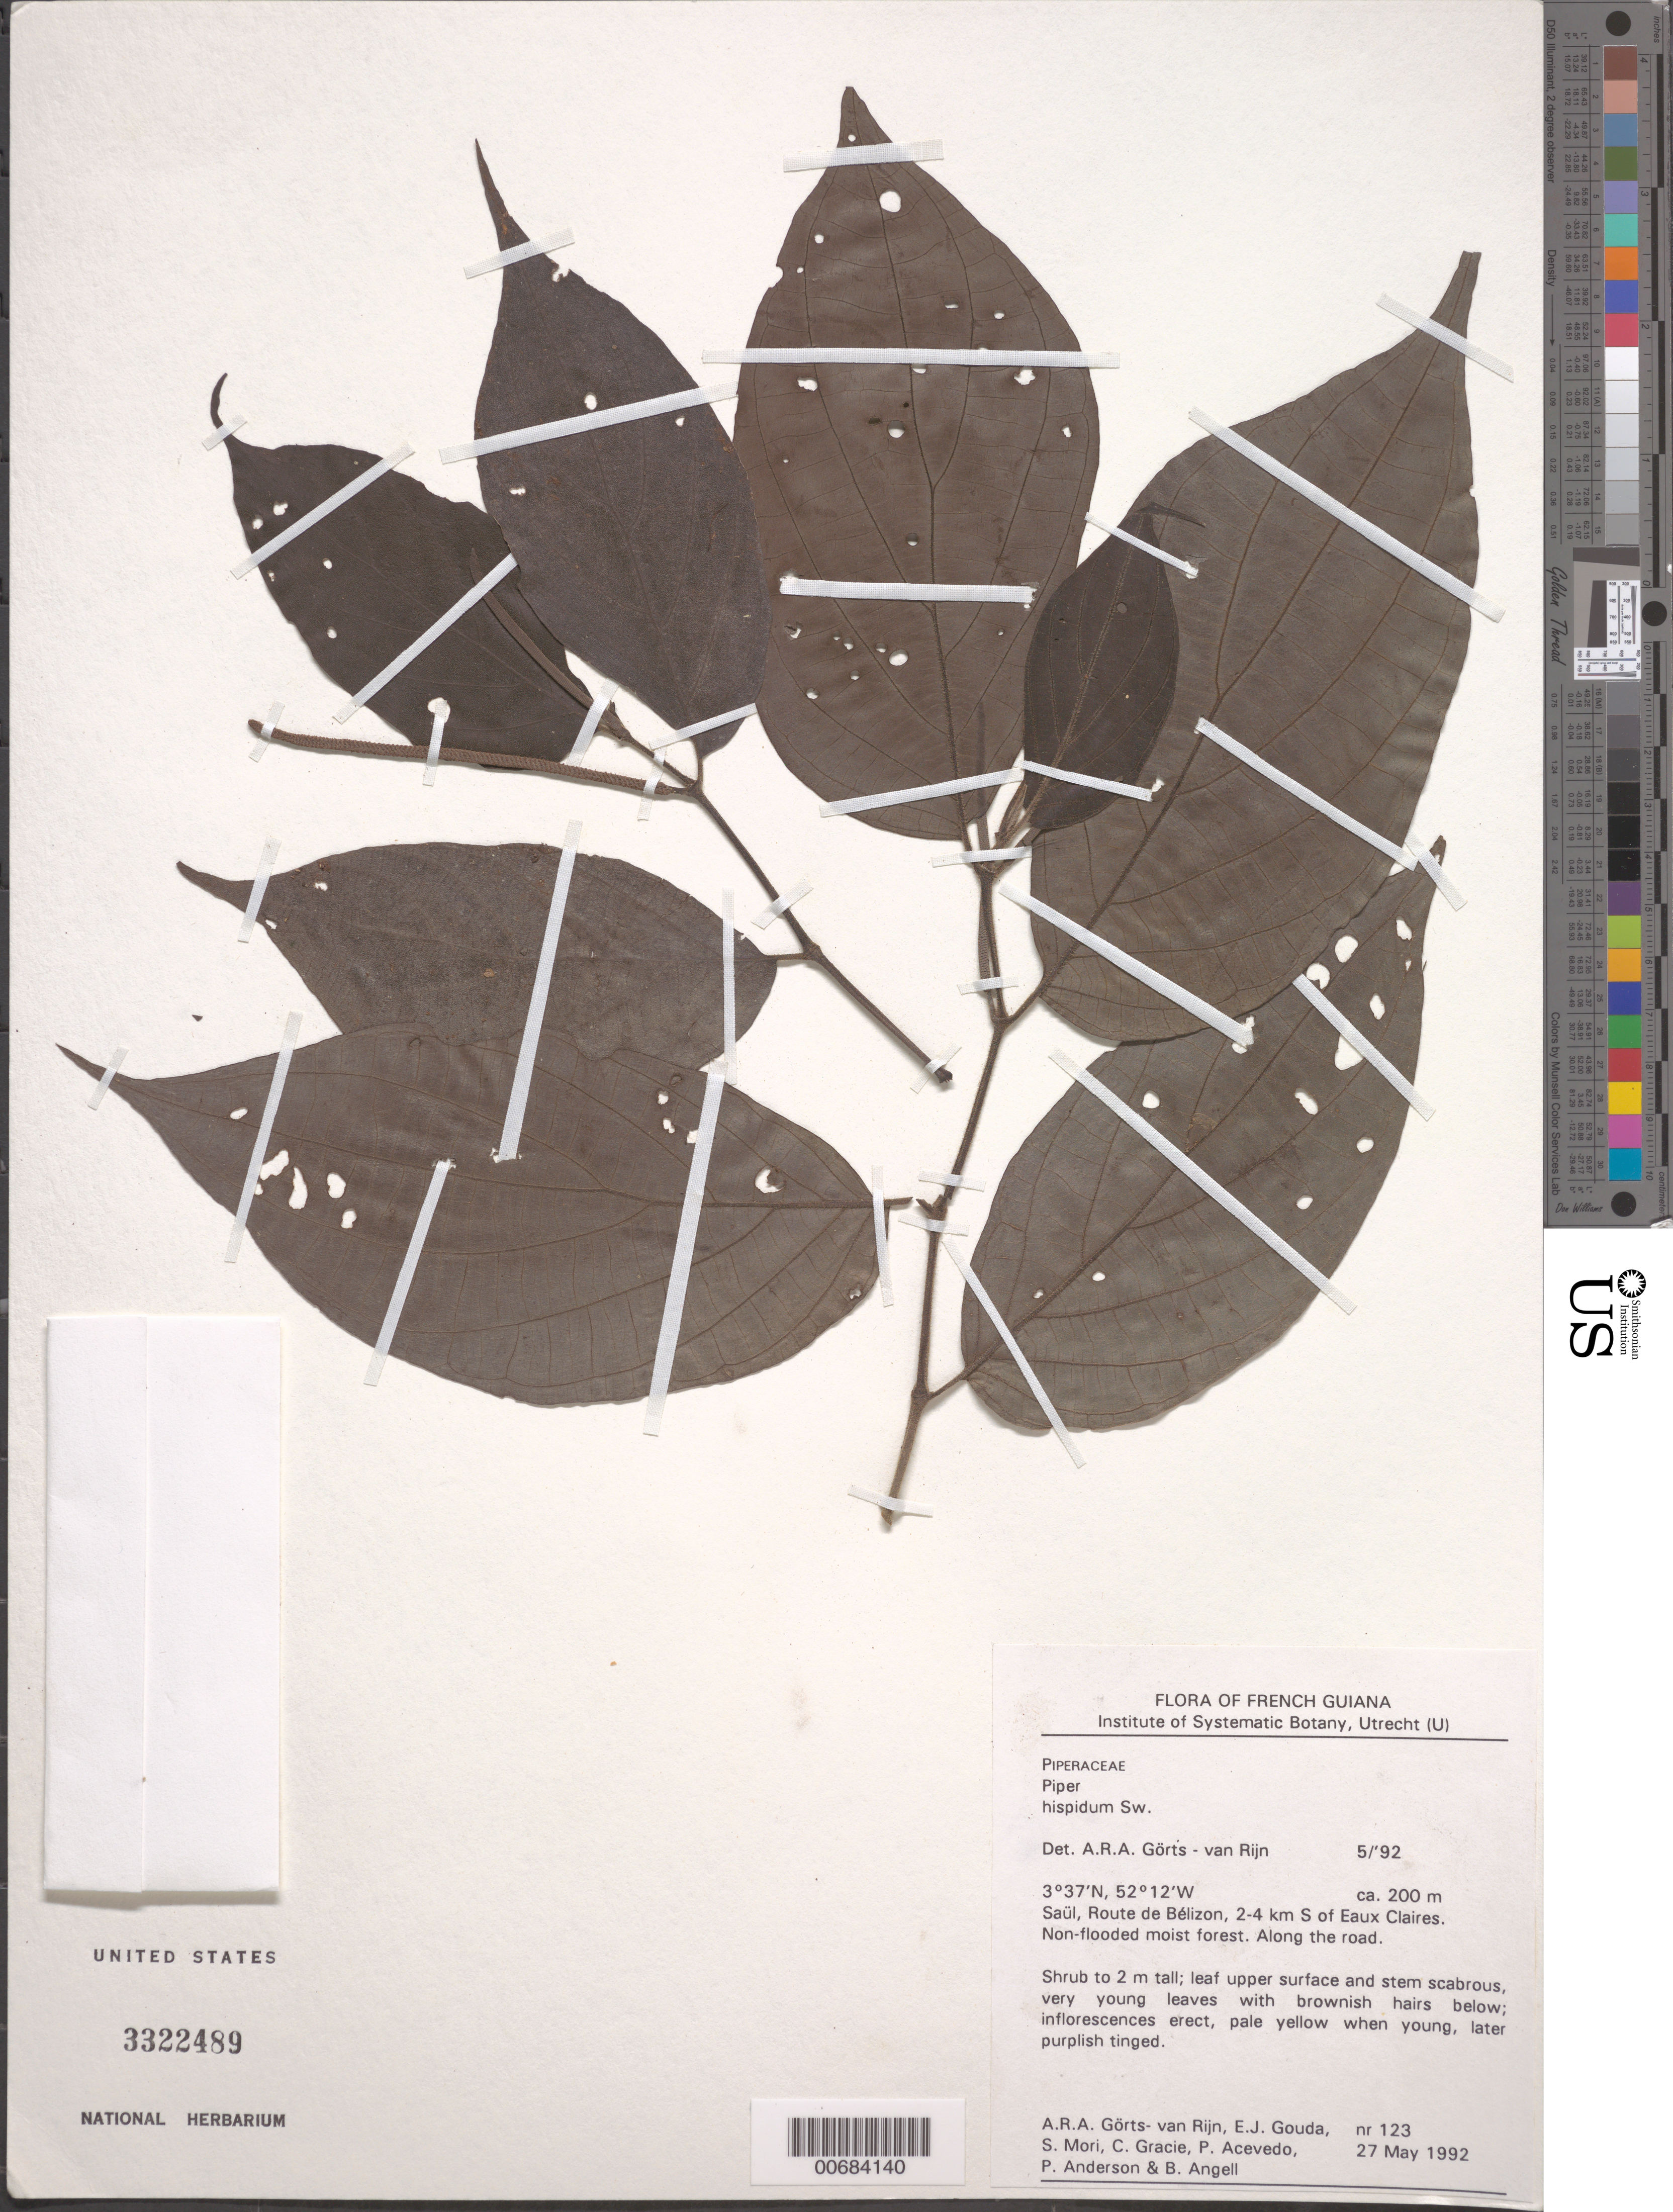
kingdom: Plantae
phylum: Tracheophyta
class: Magnoliopsida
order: Piperales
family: Piperaceae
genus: Piper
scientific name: Piper hispidum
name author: Sw.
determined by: Görts-van Rijn, A. R. A.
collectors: A. .R. A. Görts-van Rijn, E. J. Gouda, S. Mori, C. A. Gracie, P. Acevedo-Rodr., -- Anderson & Bobbi Angell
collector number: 123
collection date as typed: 27-May-92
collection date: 1992-05-27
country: French Guiana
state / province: Saint-Laurent-du-Maroni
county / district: Saül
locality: Route de Bélizon, 2-4 km S of Eaux Claires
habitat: Nonflooded moist forest, along the road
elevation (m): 200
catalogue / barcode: US 3322489